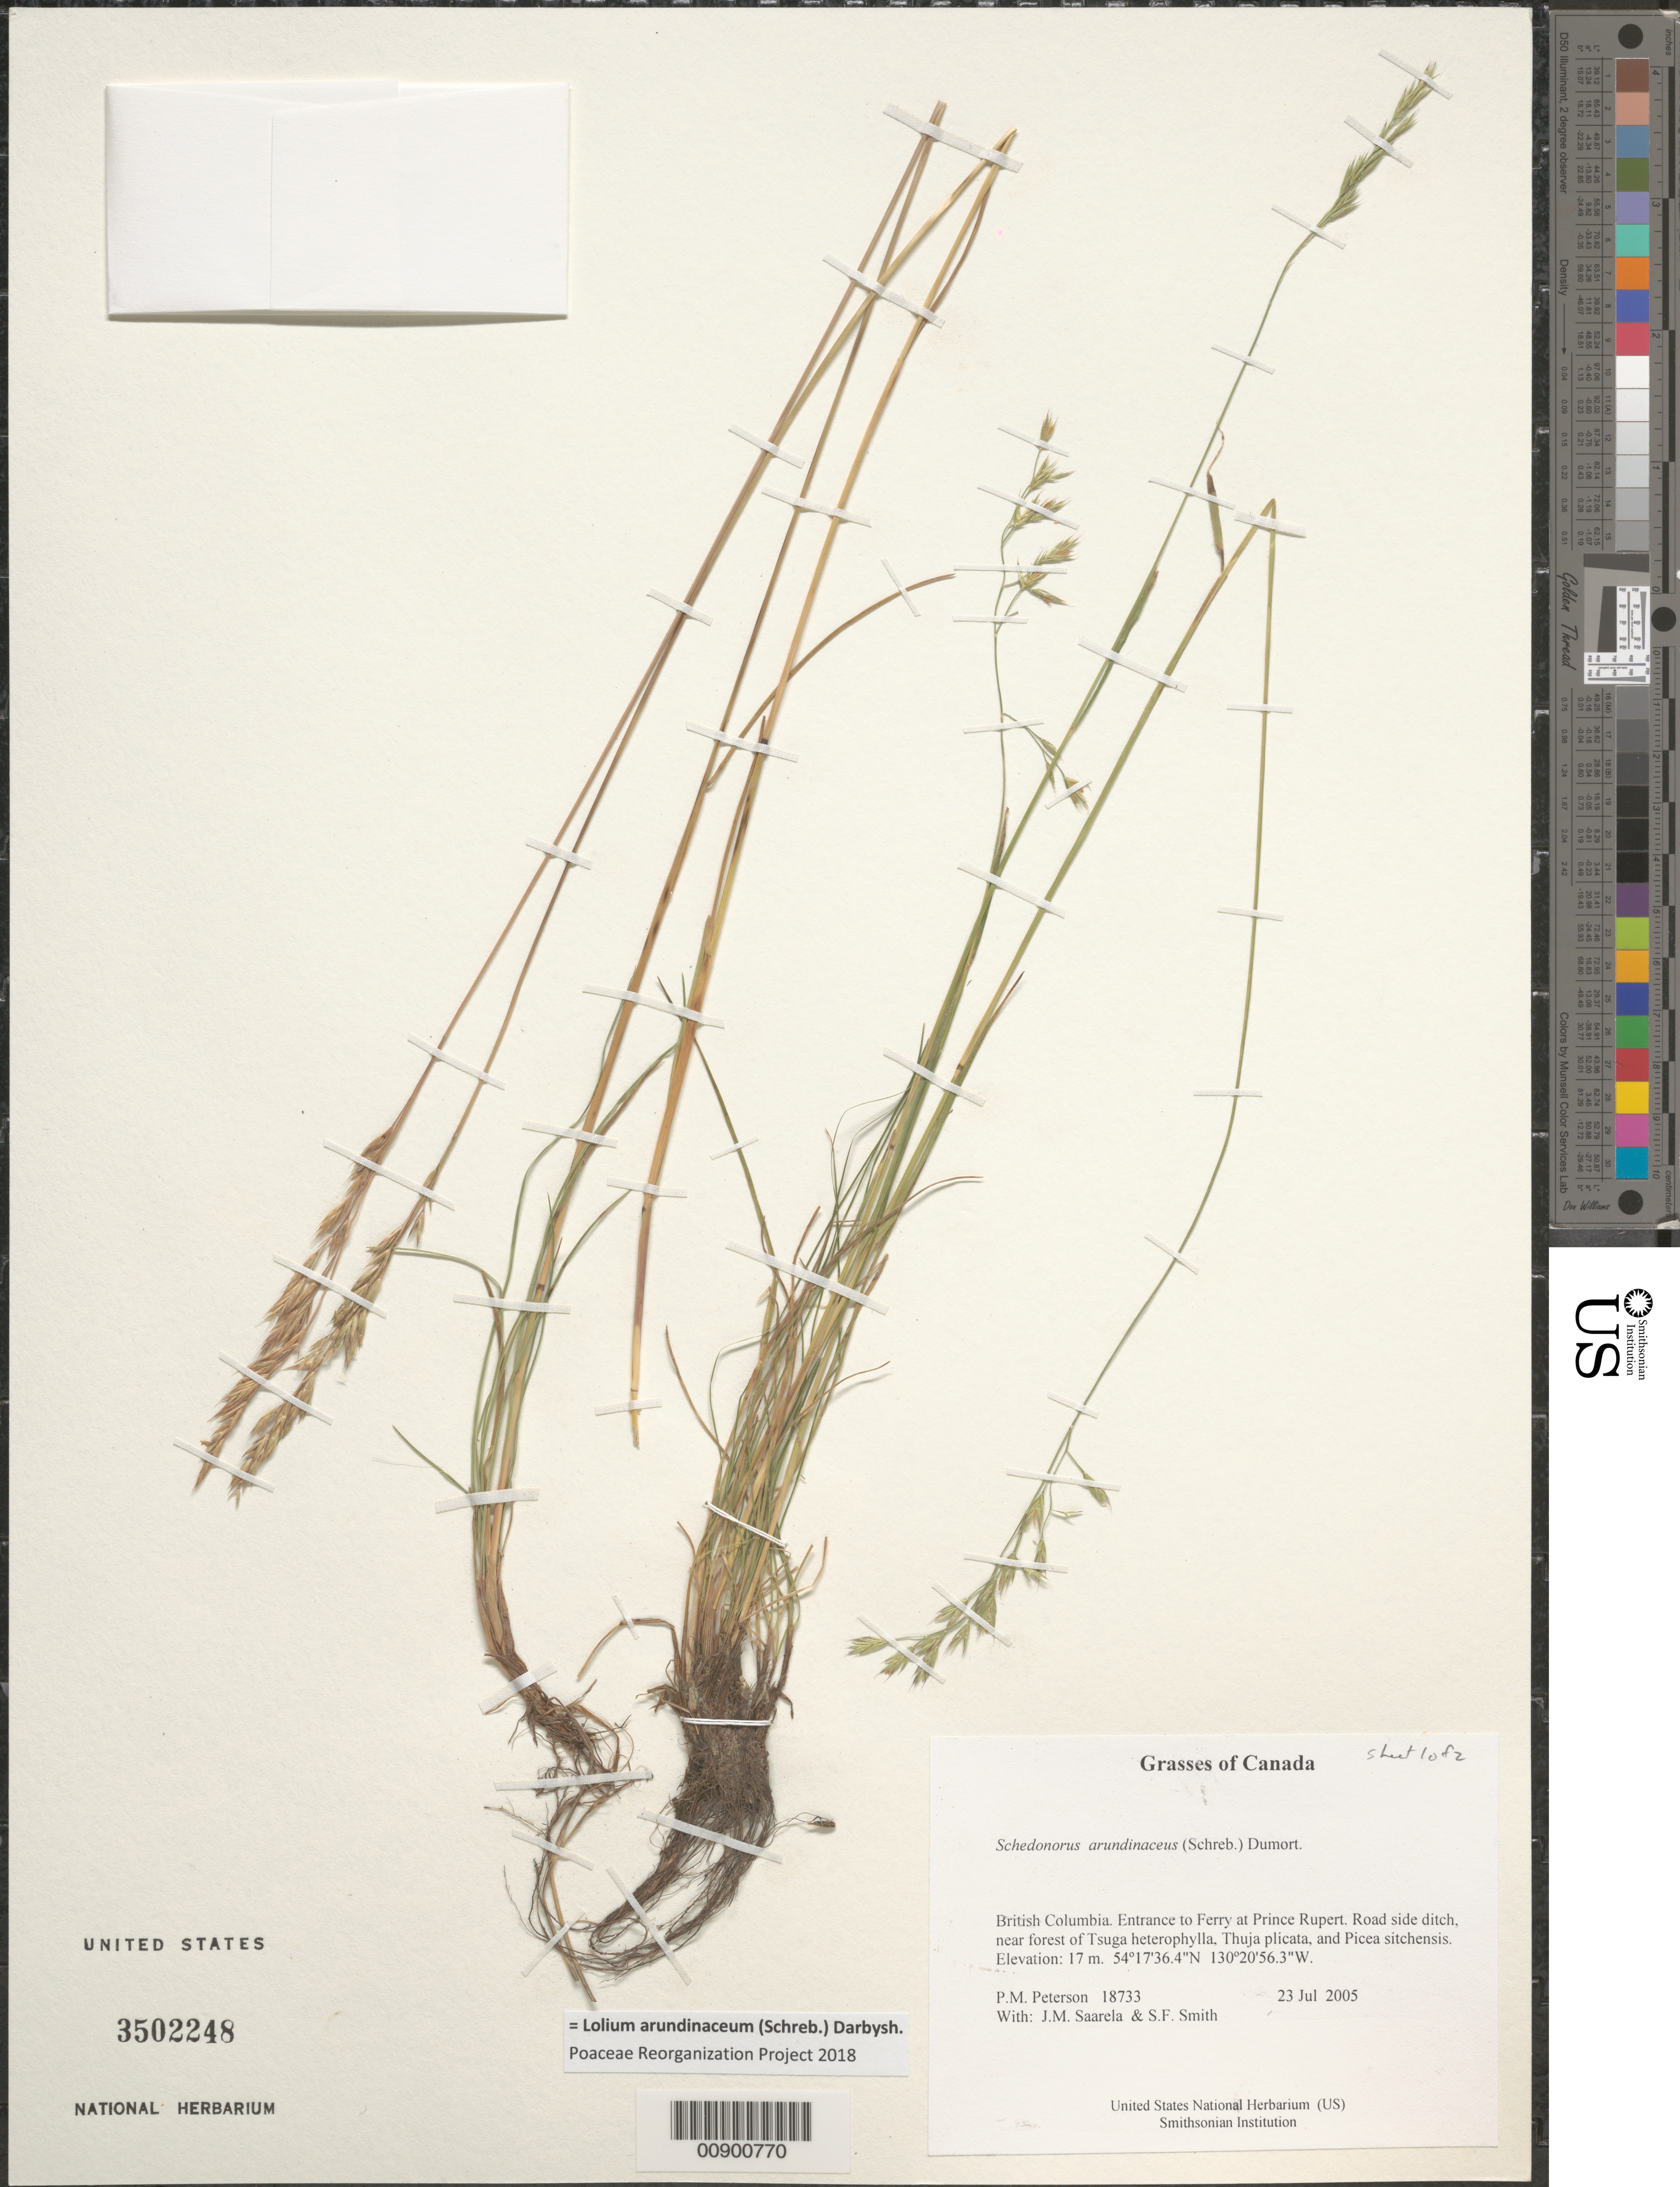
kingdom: Plantae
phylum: Tracheophyta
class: Liliopsida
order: Poales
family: Poaceae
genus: Lolium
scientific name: Lolium arundinaceum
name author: (Schreb.) Darbysh.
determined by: Poaceae Reorganization Project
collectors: P. M. Peterson, J. Saarela & S.F. Smith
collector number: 18733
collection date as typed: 23 Jul 2004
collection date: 2004-07-23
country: Canada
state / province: British Columbia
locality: Entrance to Ferry at Prince Rupert. Road side ditch, near forest of Tsuga heterophylla, Thuja plicata, and Picea sitchensis.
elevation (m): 17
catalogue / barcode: US 3502248